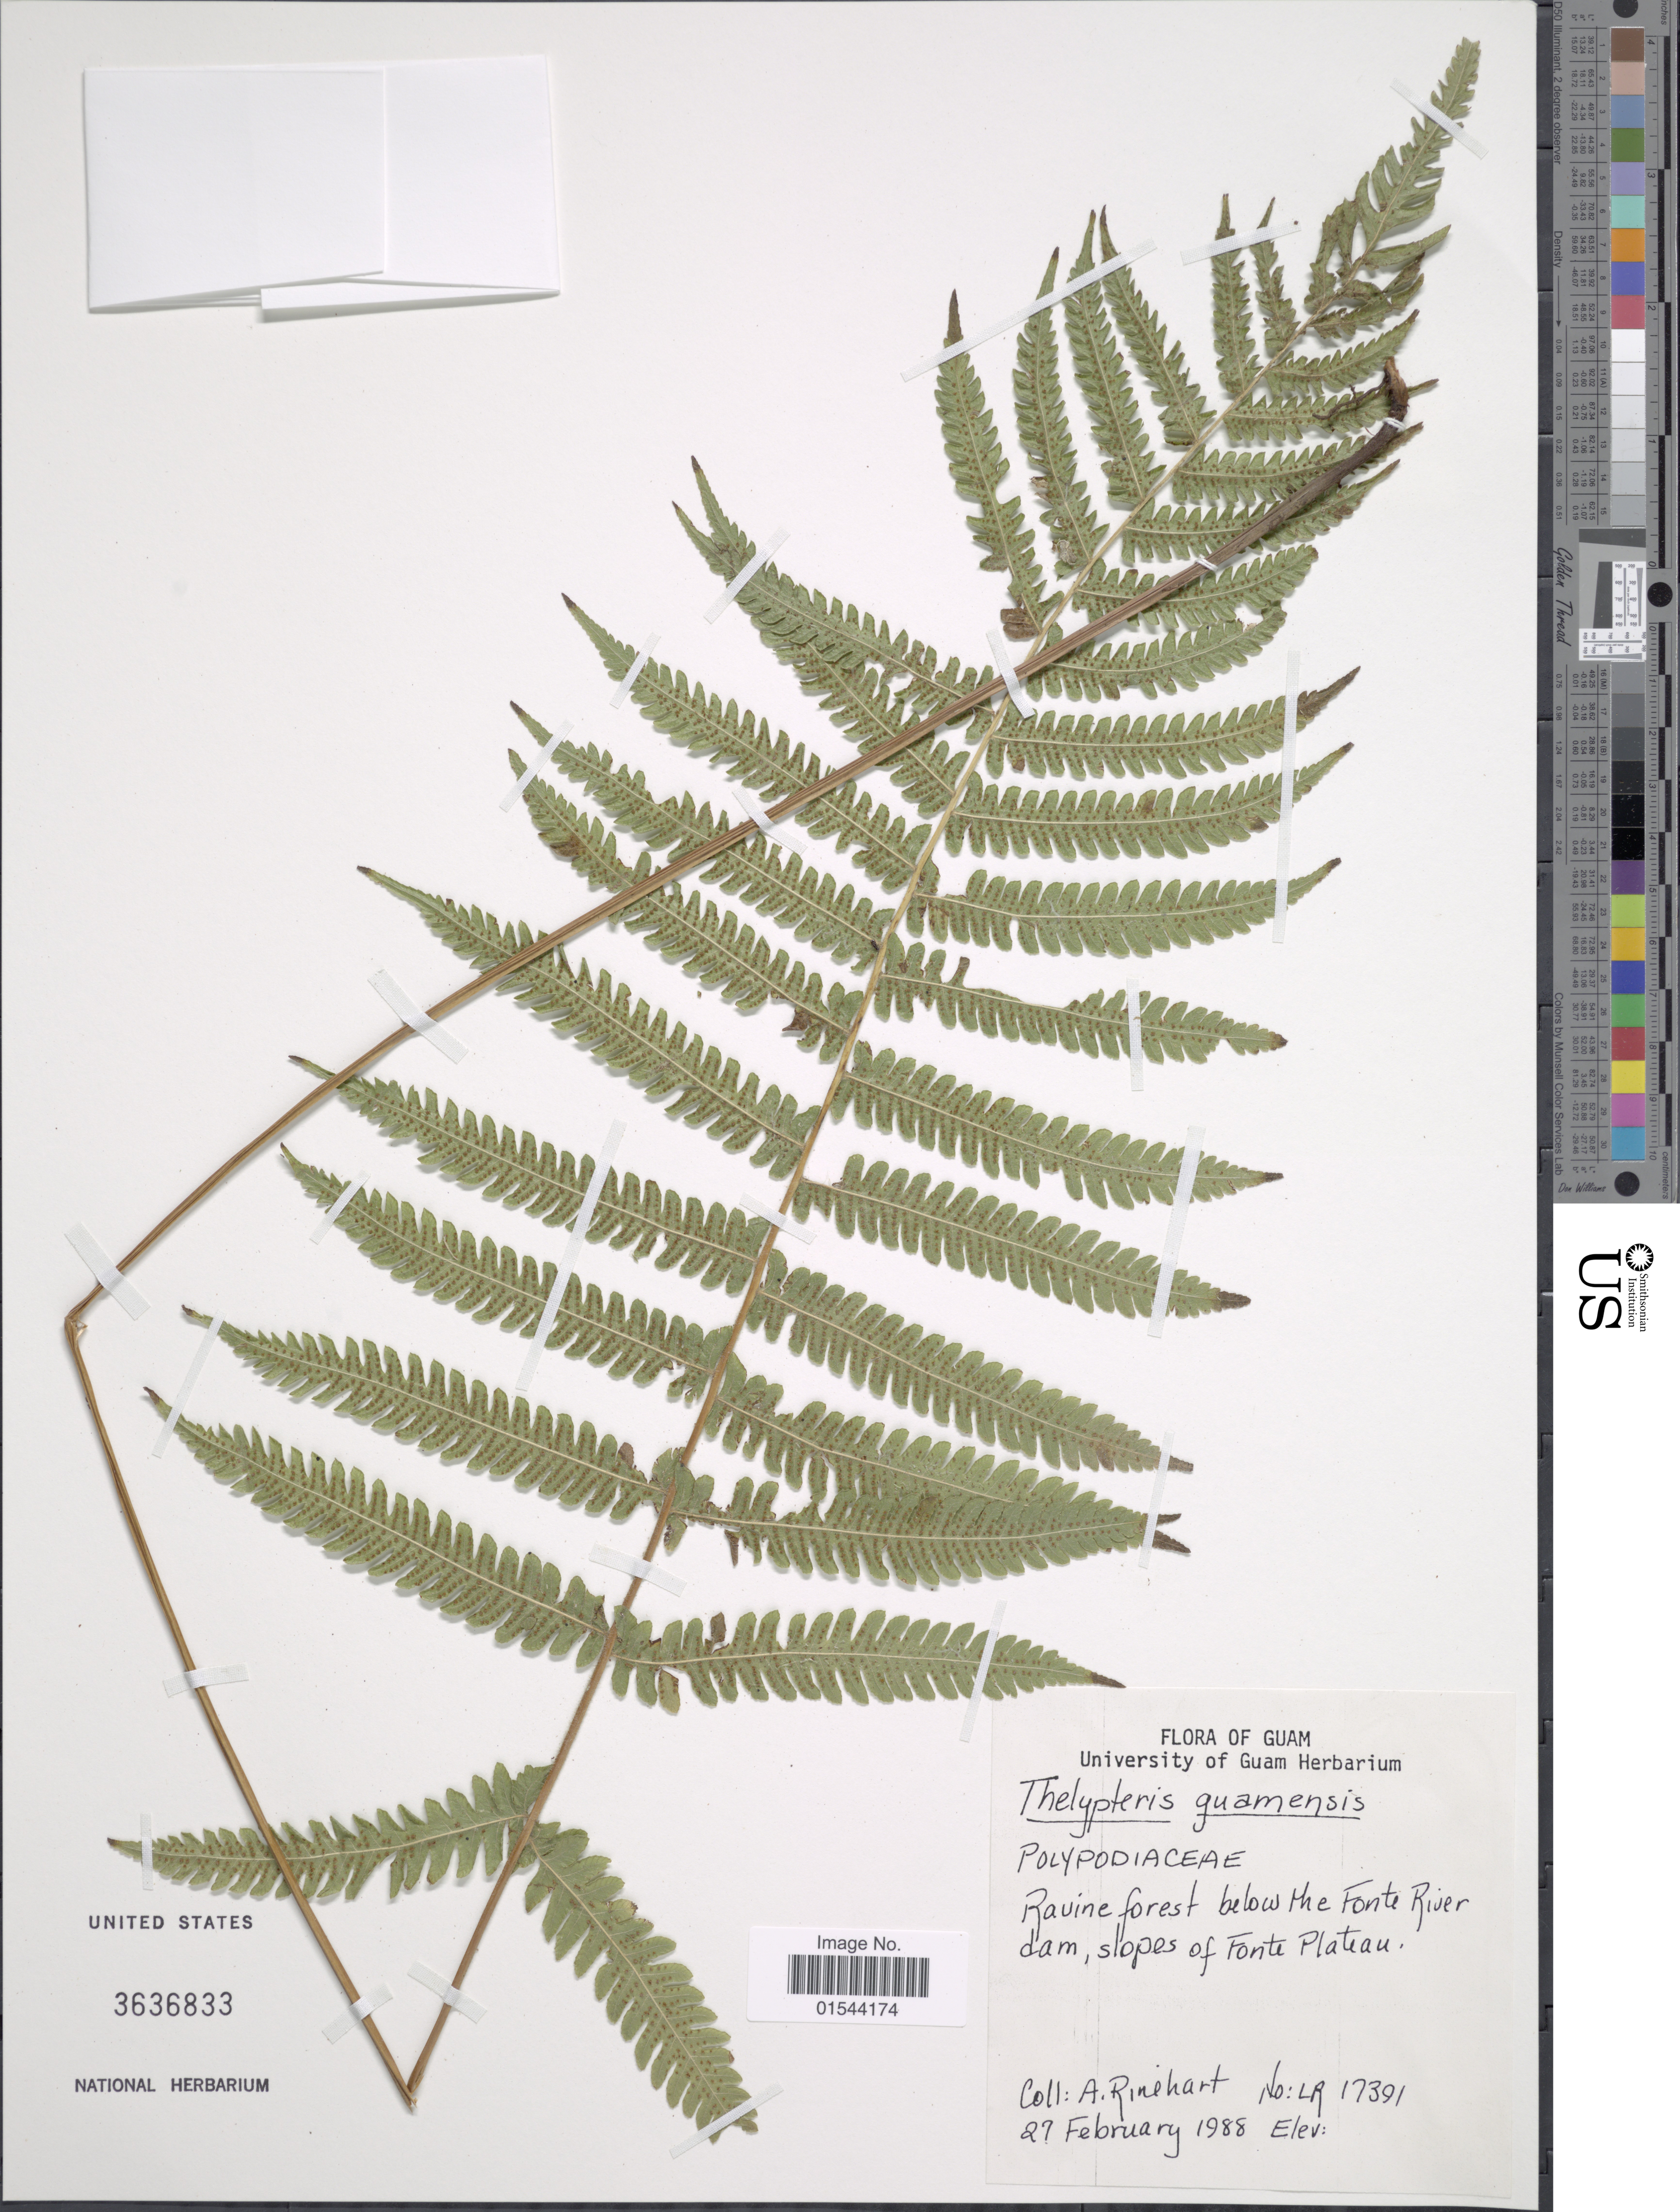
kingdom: Plantae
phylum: Tracheophyta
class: Polypodiopsida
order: Polypodiales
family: Thelypteridaceae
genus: Christella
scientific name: Christella guamensis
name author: Holttum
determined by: Wagner, W. L., (BOT), Smithsonian Institution - National Museum of Natural History (UNITED STATES)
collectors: A. Rinehart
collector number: LR 17391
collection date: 1988-02-27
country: Guam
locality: Ravine forest below the Fonte River dam, slopes of Fonte Plateau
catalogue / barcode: US 3636833